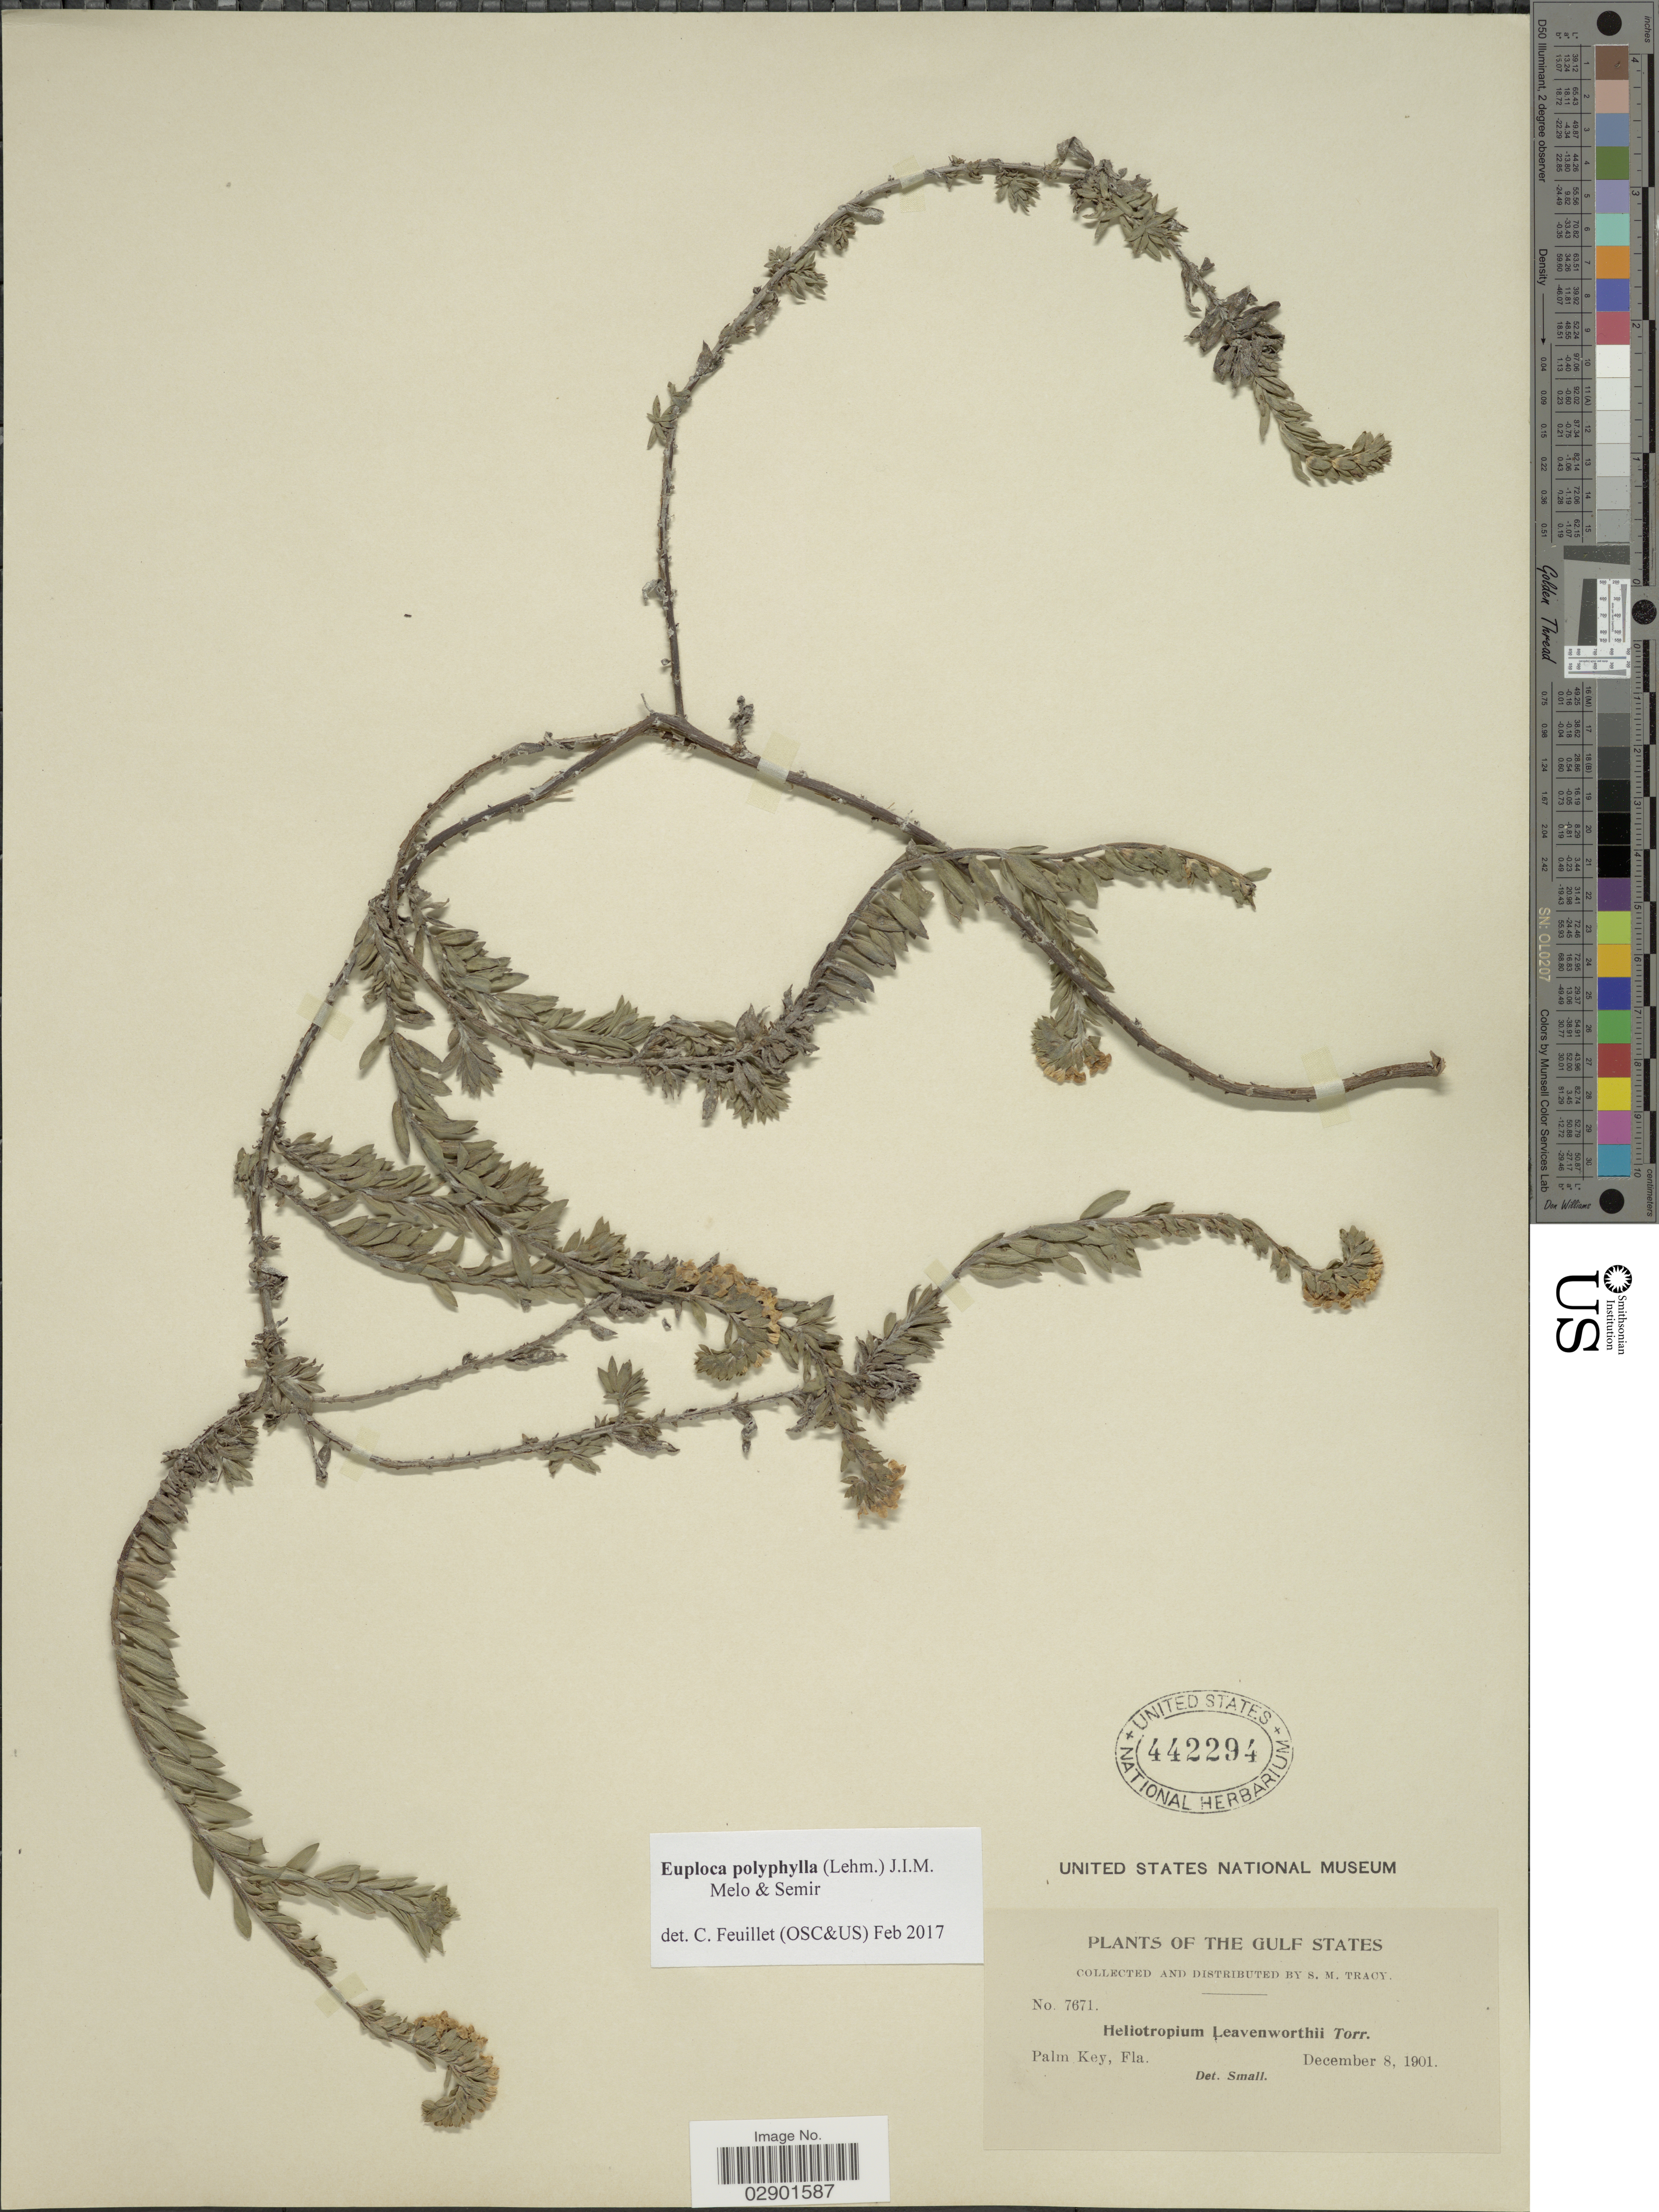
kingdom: Plantae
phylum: Tracheophyta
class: Magnoliopsida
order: Boraginales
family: Heliotropiaceae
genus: Euploca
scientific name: Euploca polyphylla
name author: (Lehm.) J.I.M. Melo & Semir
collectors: S. M. Tracy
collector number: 7671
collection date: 1901-12-08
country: United States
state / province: Florida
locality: The Gulf States. Palm Key, Fla.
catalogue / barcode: US 442294